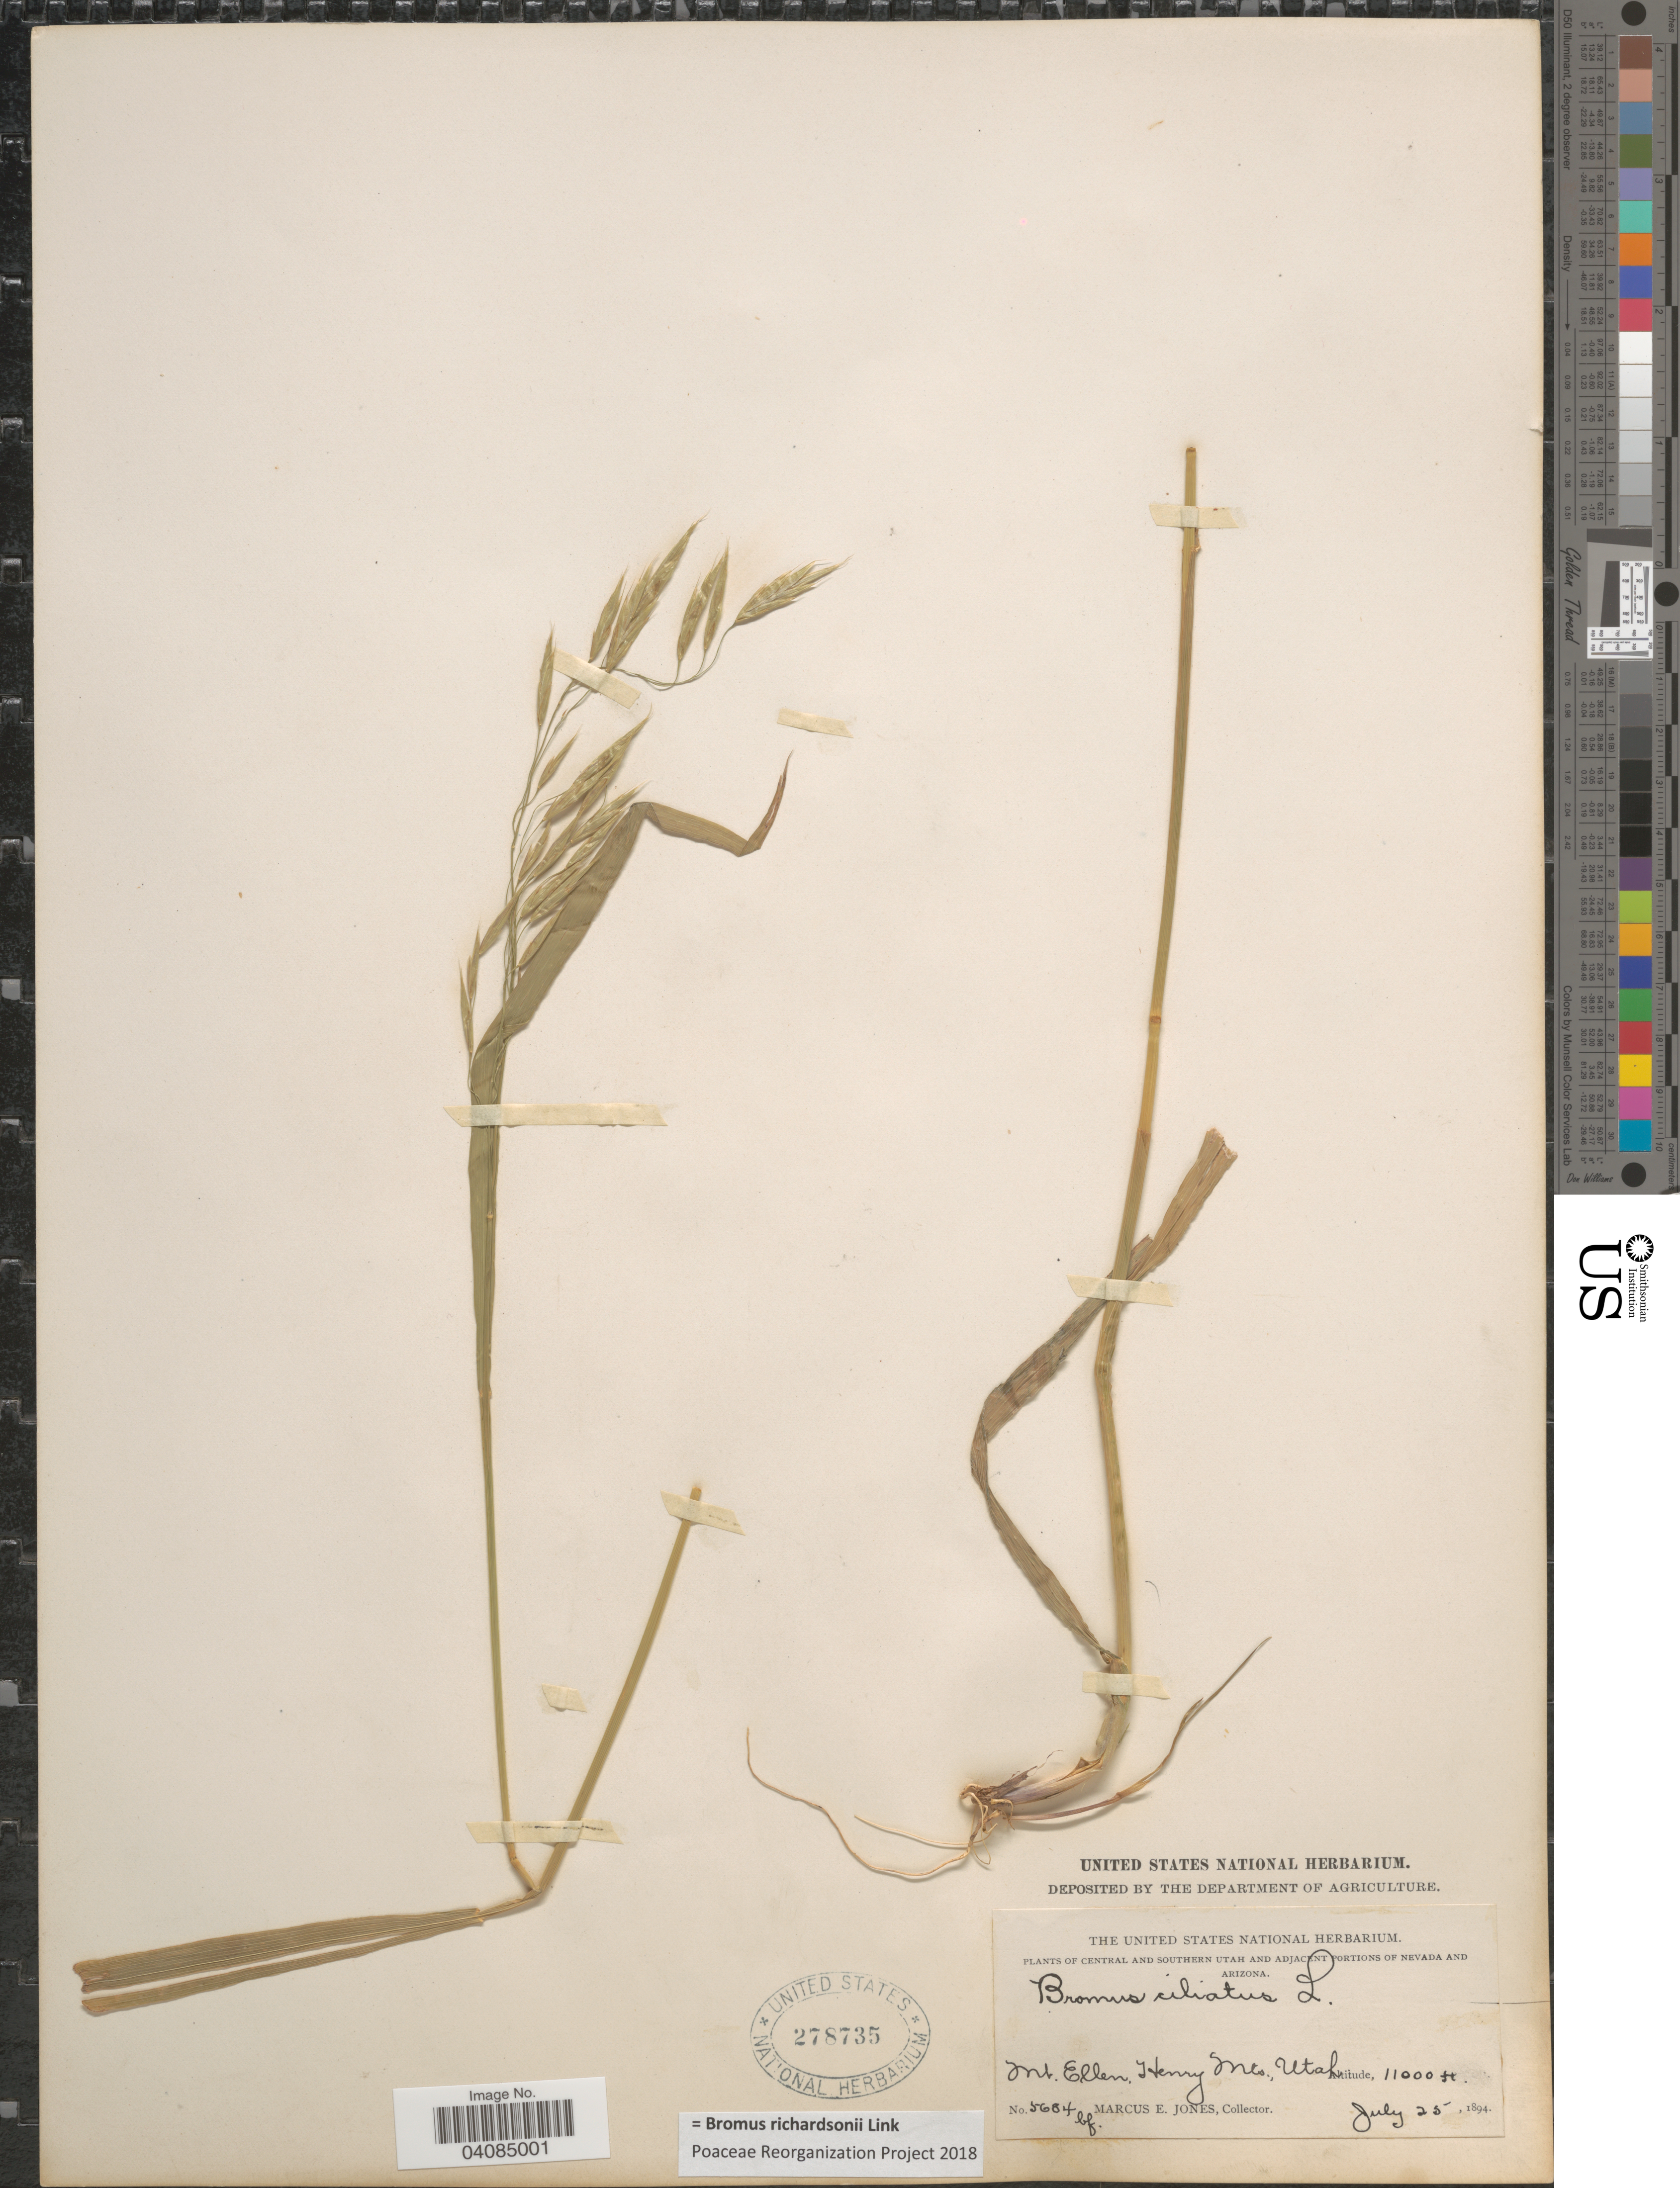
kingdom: Plantae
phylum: Tracheophyta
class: Liliopsida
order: Poales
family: Poaceae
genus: Bromus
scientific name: Bromus racemosus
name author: L.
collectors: M. E. Jones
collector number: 5684bf*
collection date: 1894-07-25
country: United States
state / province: Utah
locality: Central and Southern Utah. Mt. Ellen. Henry Mts.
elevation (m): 3353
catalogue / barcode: US 278735